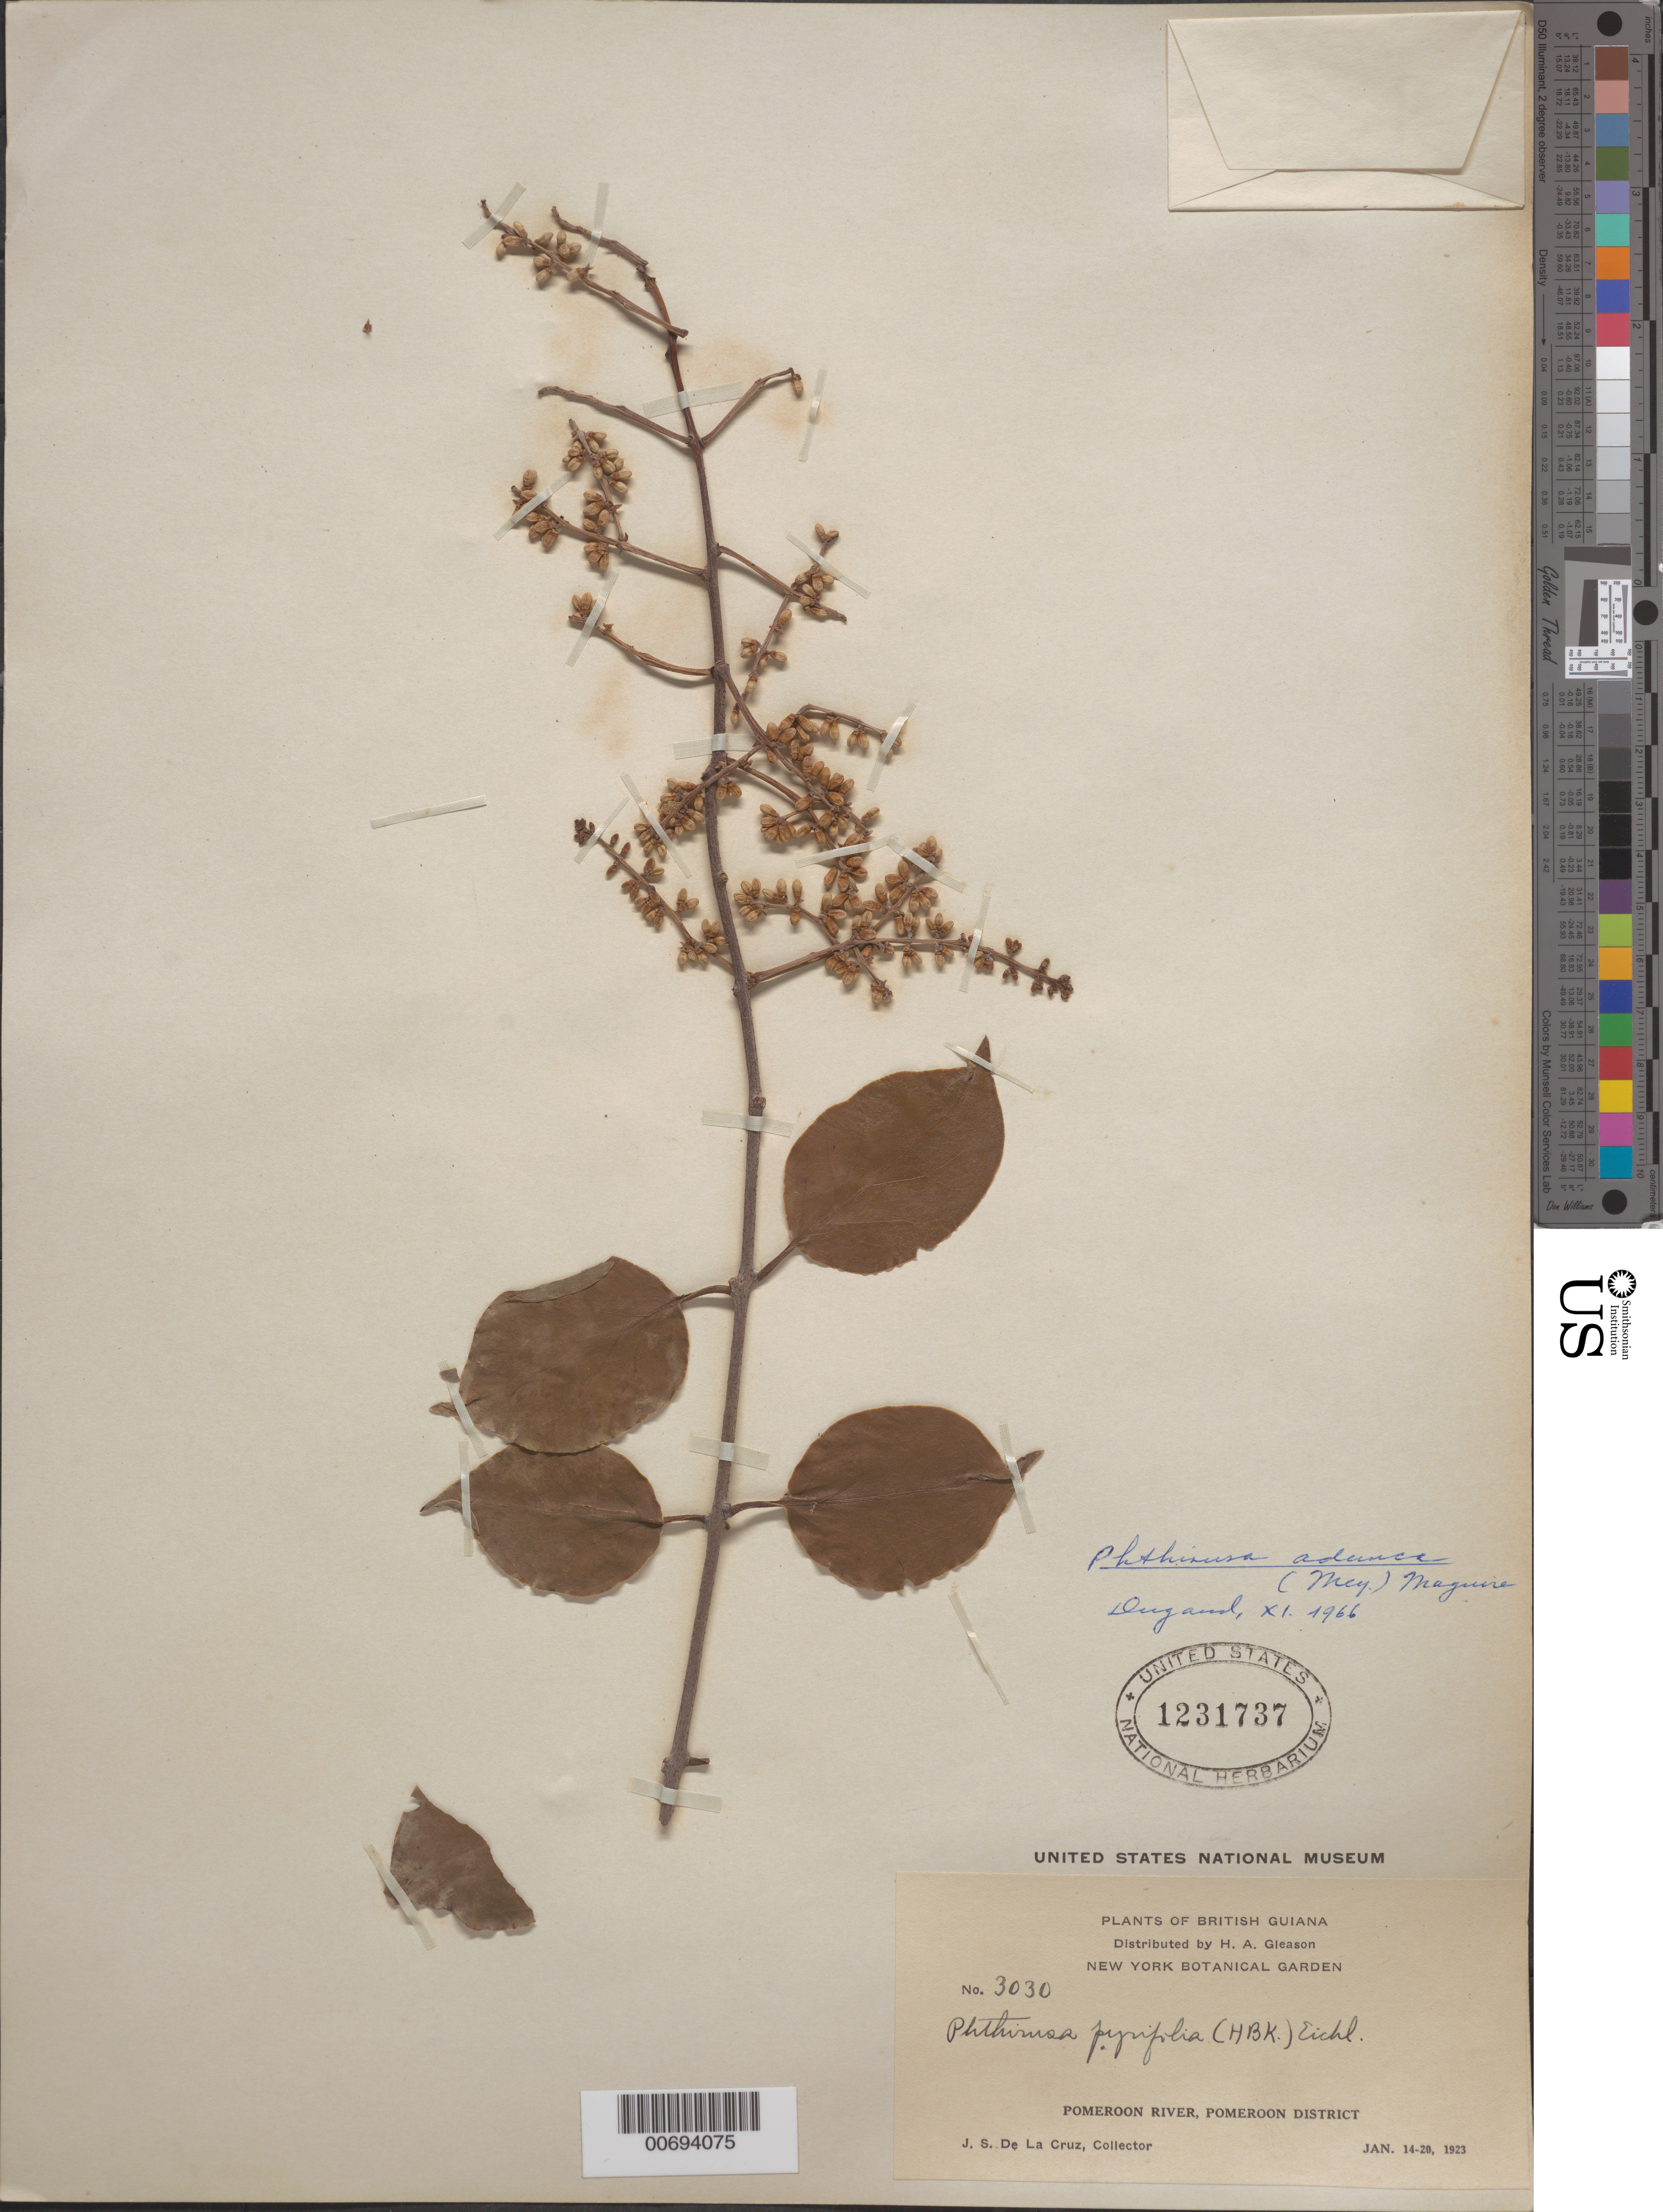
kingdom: Plantae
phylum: Tracheophyta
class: Magnoliopsida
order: Santalales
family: Loranthaceae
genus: Phthirusa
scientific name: Phthirusa adunca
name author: (G. Mey.) Maguire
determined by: Dugand, --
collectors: J. S. de la Cruz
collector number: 3030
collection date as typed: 14-Jan-23 to 20-Jan-23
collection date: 1923-01-14/1923-01-20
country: Guyana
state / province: Pomeroon-Supenaam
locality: Pomeroon R.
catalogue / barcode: US 1231737